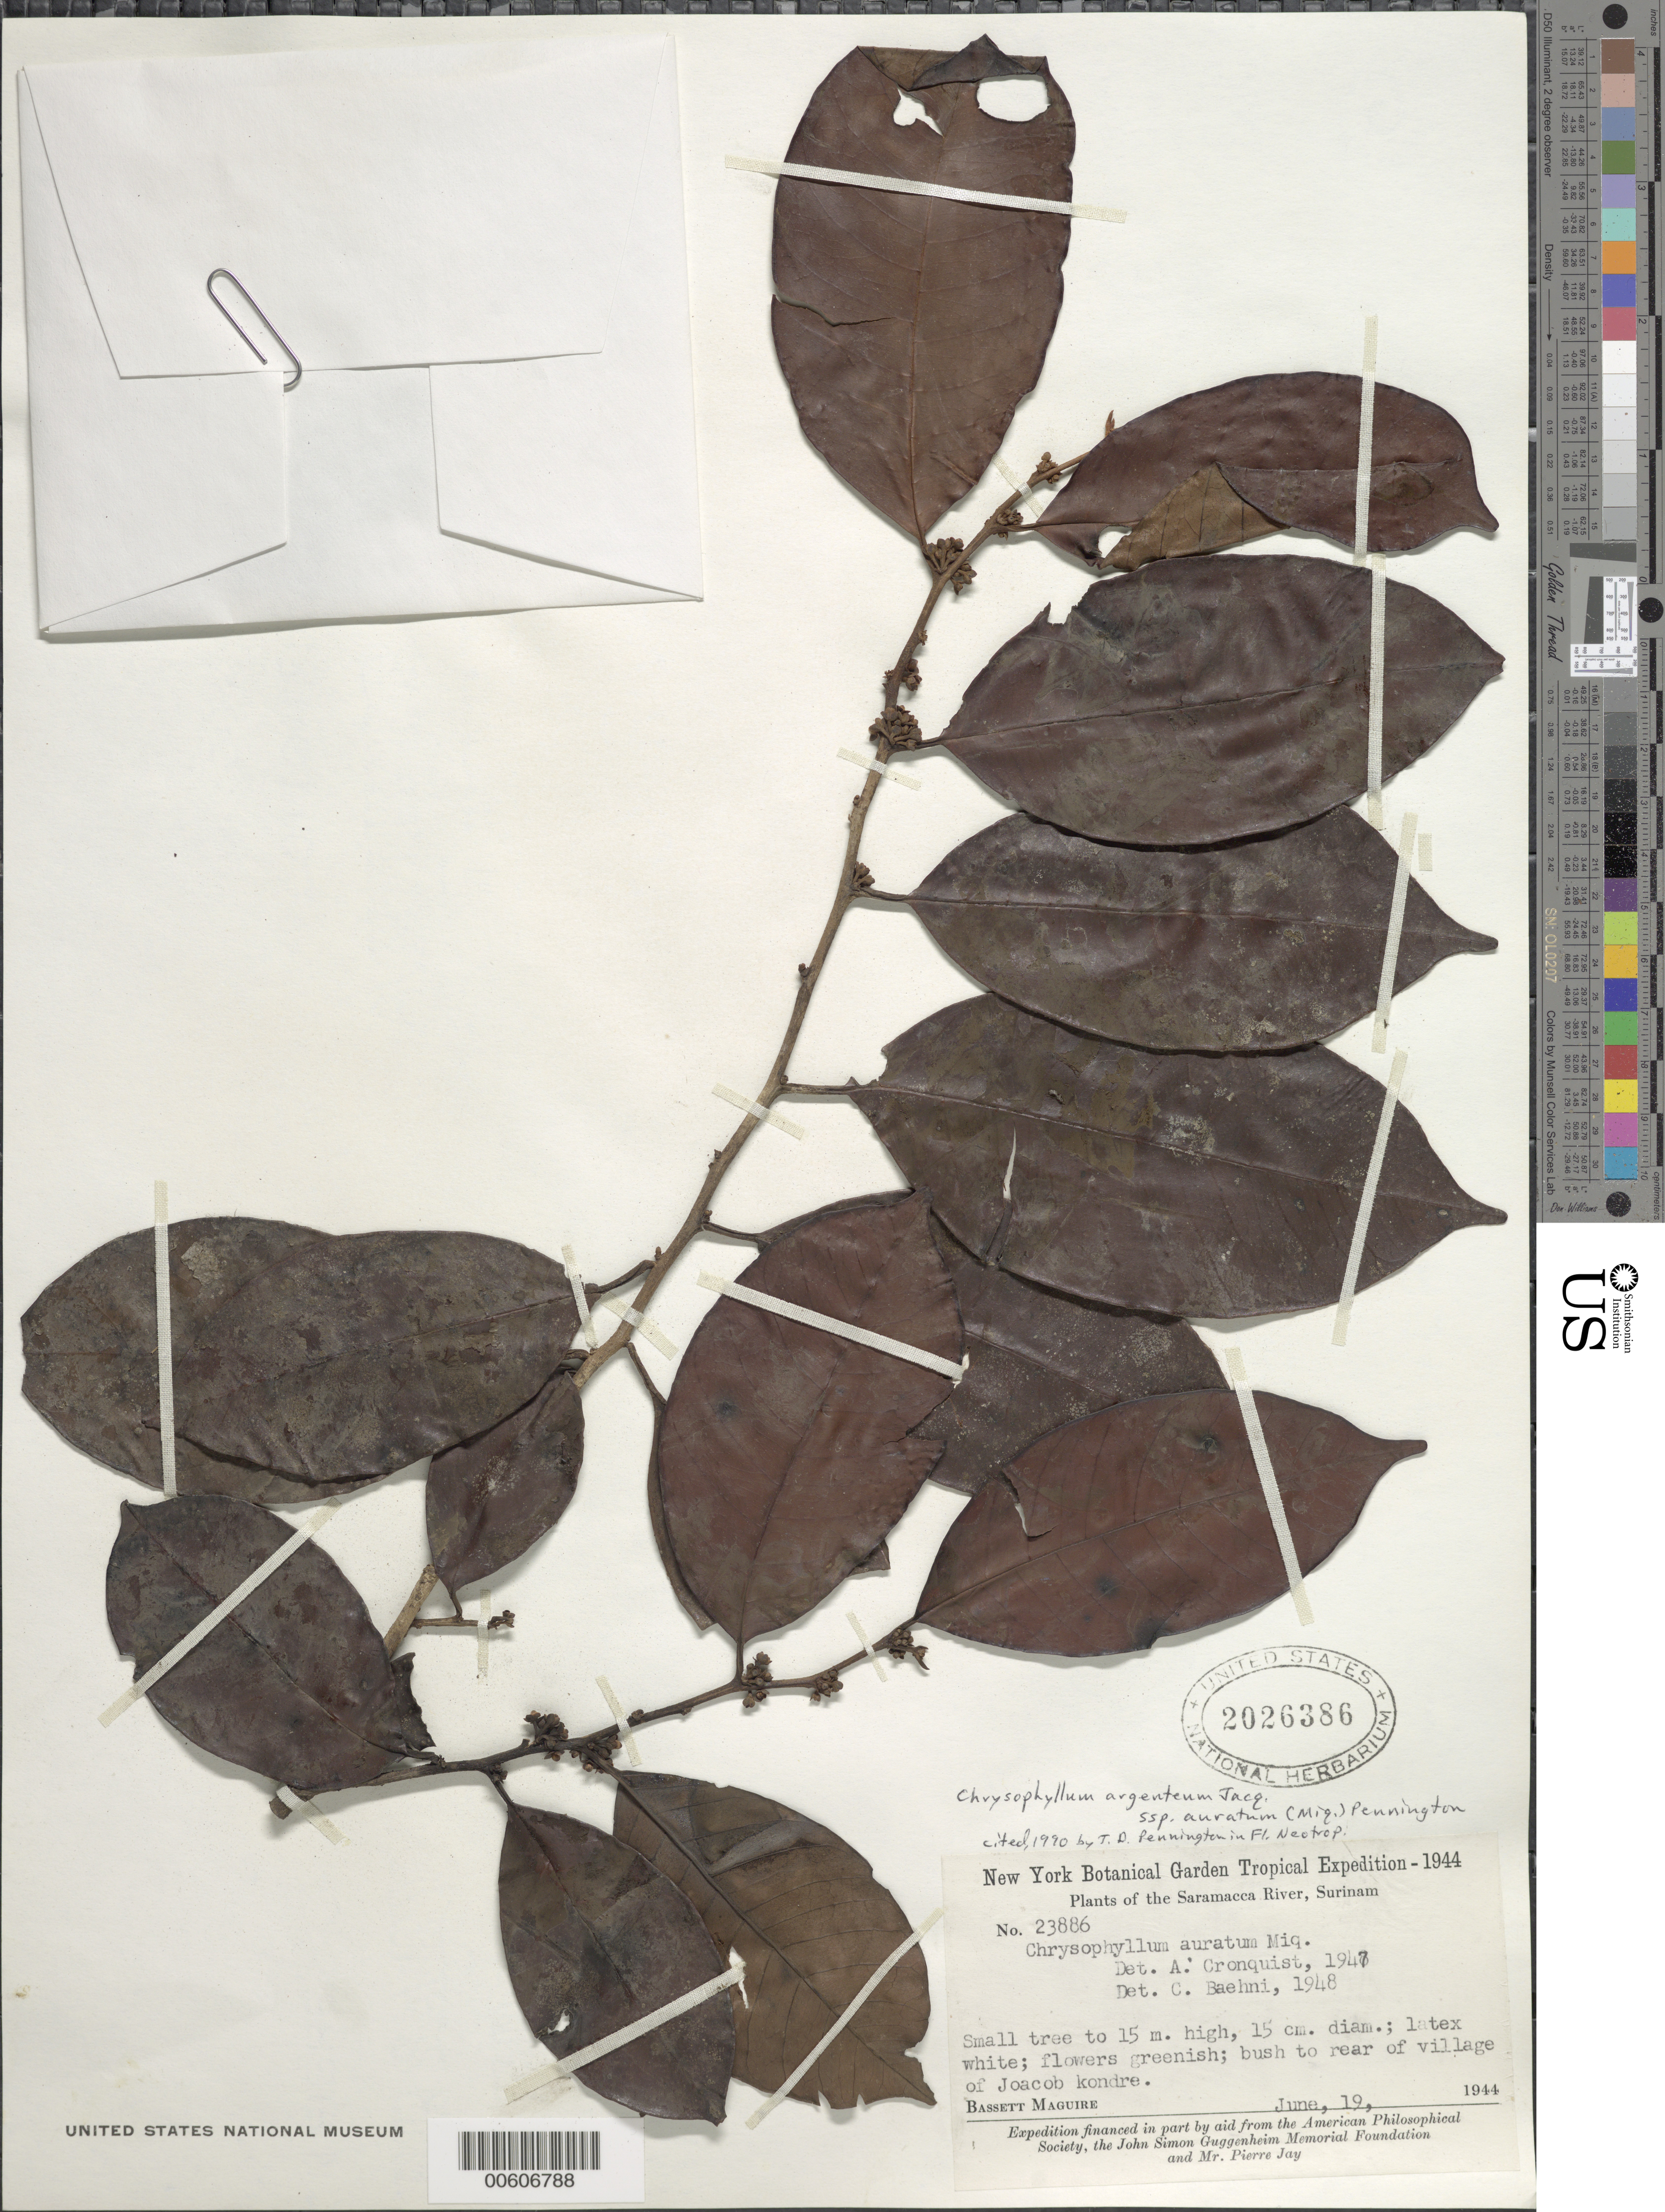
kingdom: Plantae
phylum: Tracheophyta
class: Magnoliopsida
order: Ericales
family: Sapotaceae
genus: Chrysophyllum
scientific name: Chrysophyllum argenteum subsp. auratum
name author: (Miq.) T.D. Penn.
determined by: Pennington, T. D., (K)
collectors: B. Maguire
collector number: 23886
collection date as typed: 19-Jun-44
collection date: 1944-06-19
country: Suriname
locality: Jacob Kondre village, Saramacca River headwaters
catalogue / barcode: US 2026386